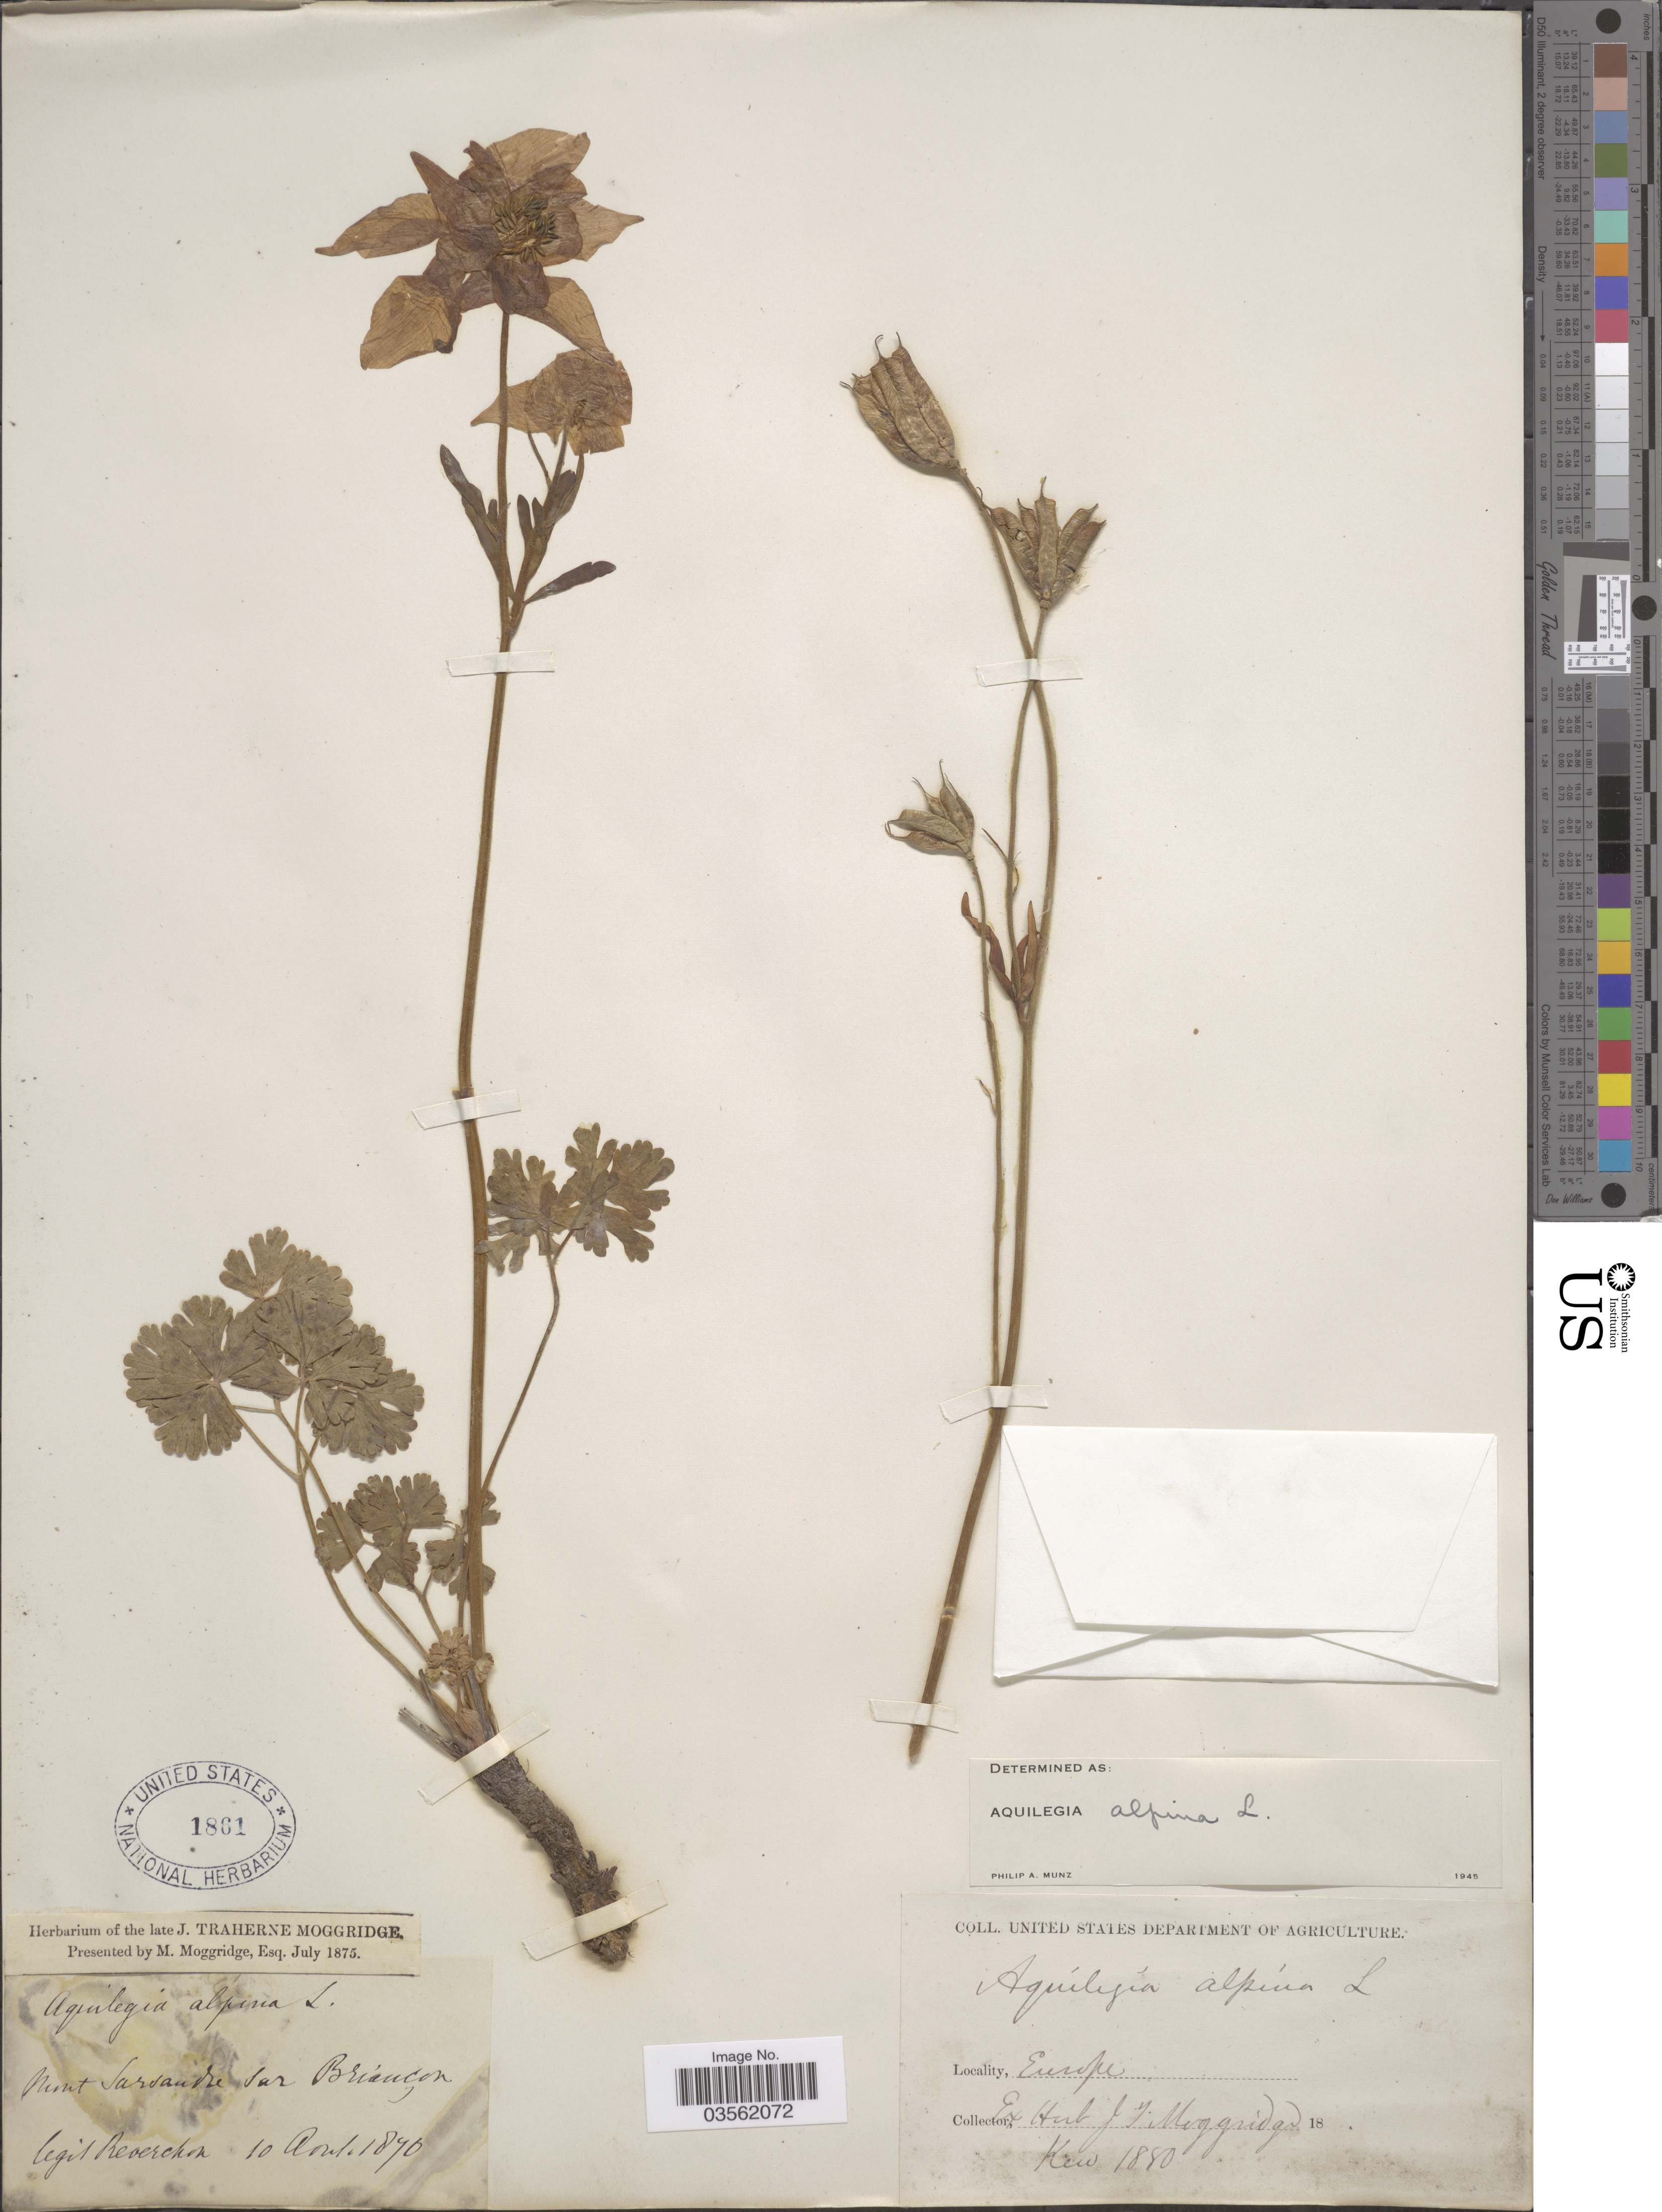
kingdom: Plantae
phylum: Tracheophyta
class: Magnoliopsida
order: Ranunculales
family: Ranunculaceae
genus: Aquilegia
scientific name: Aquilegia alpina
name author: L.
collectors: -. Reverchon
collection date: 1870-08-10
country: France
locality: Mont Sarsandre sar Briançon. Europe.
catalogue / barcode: US 1861